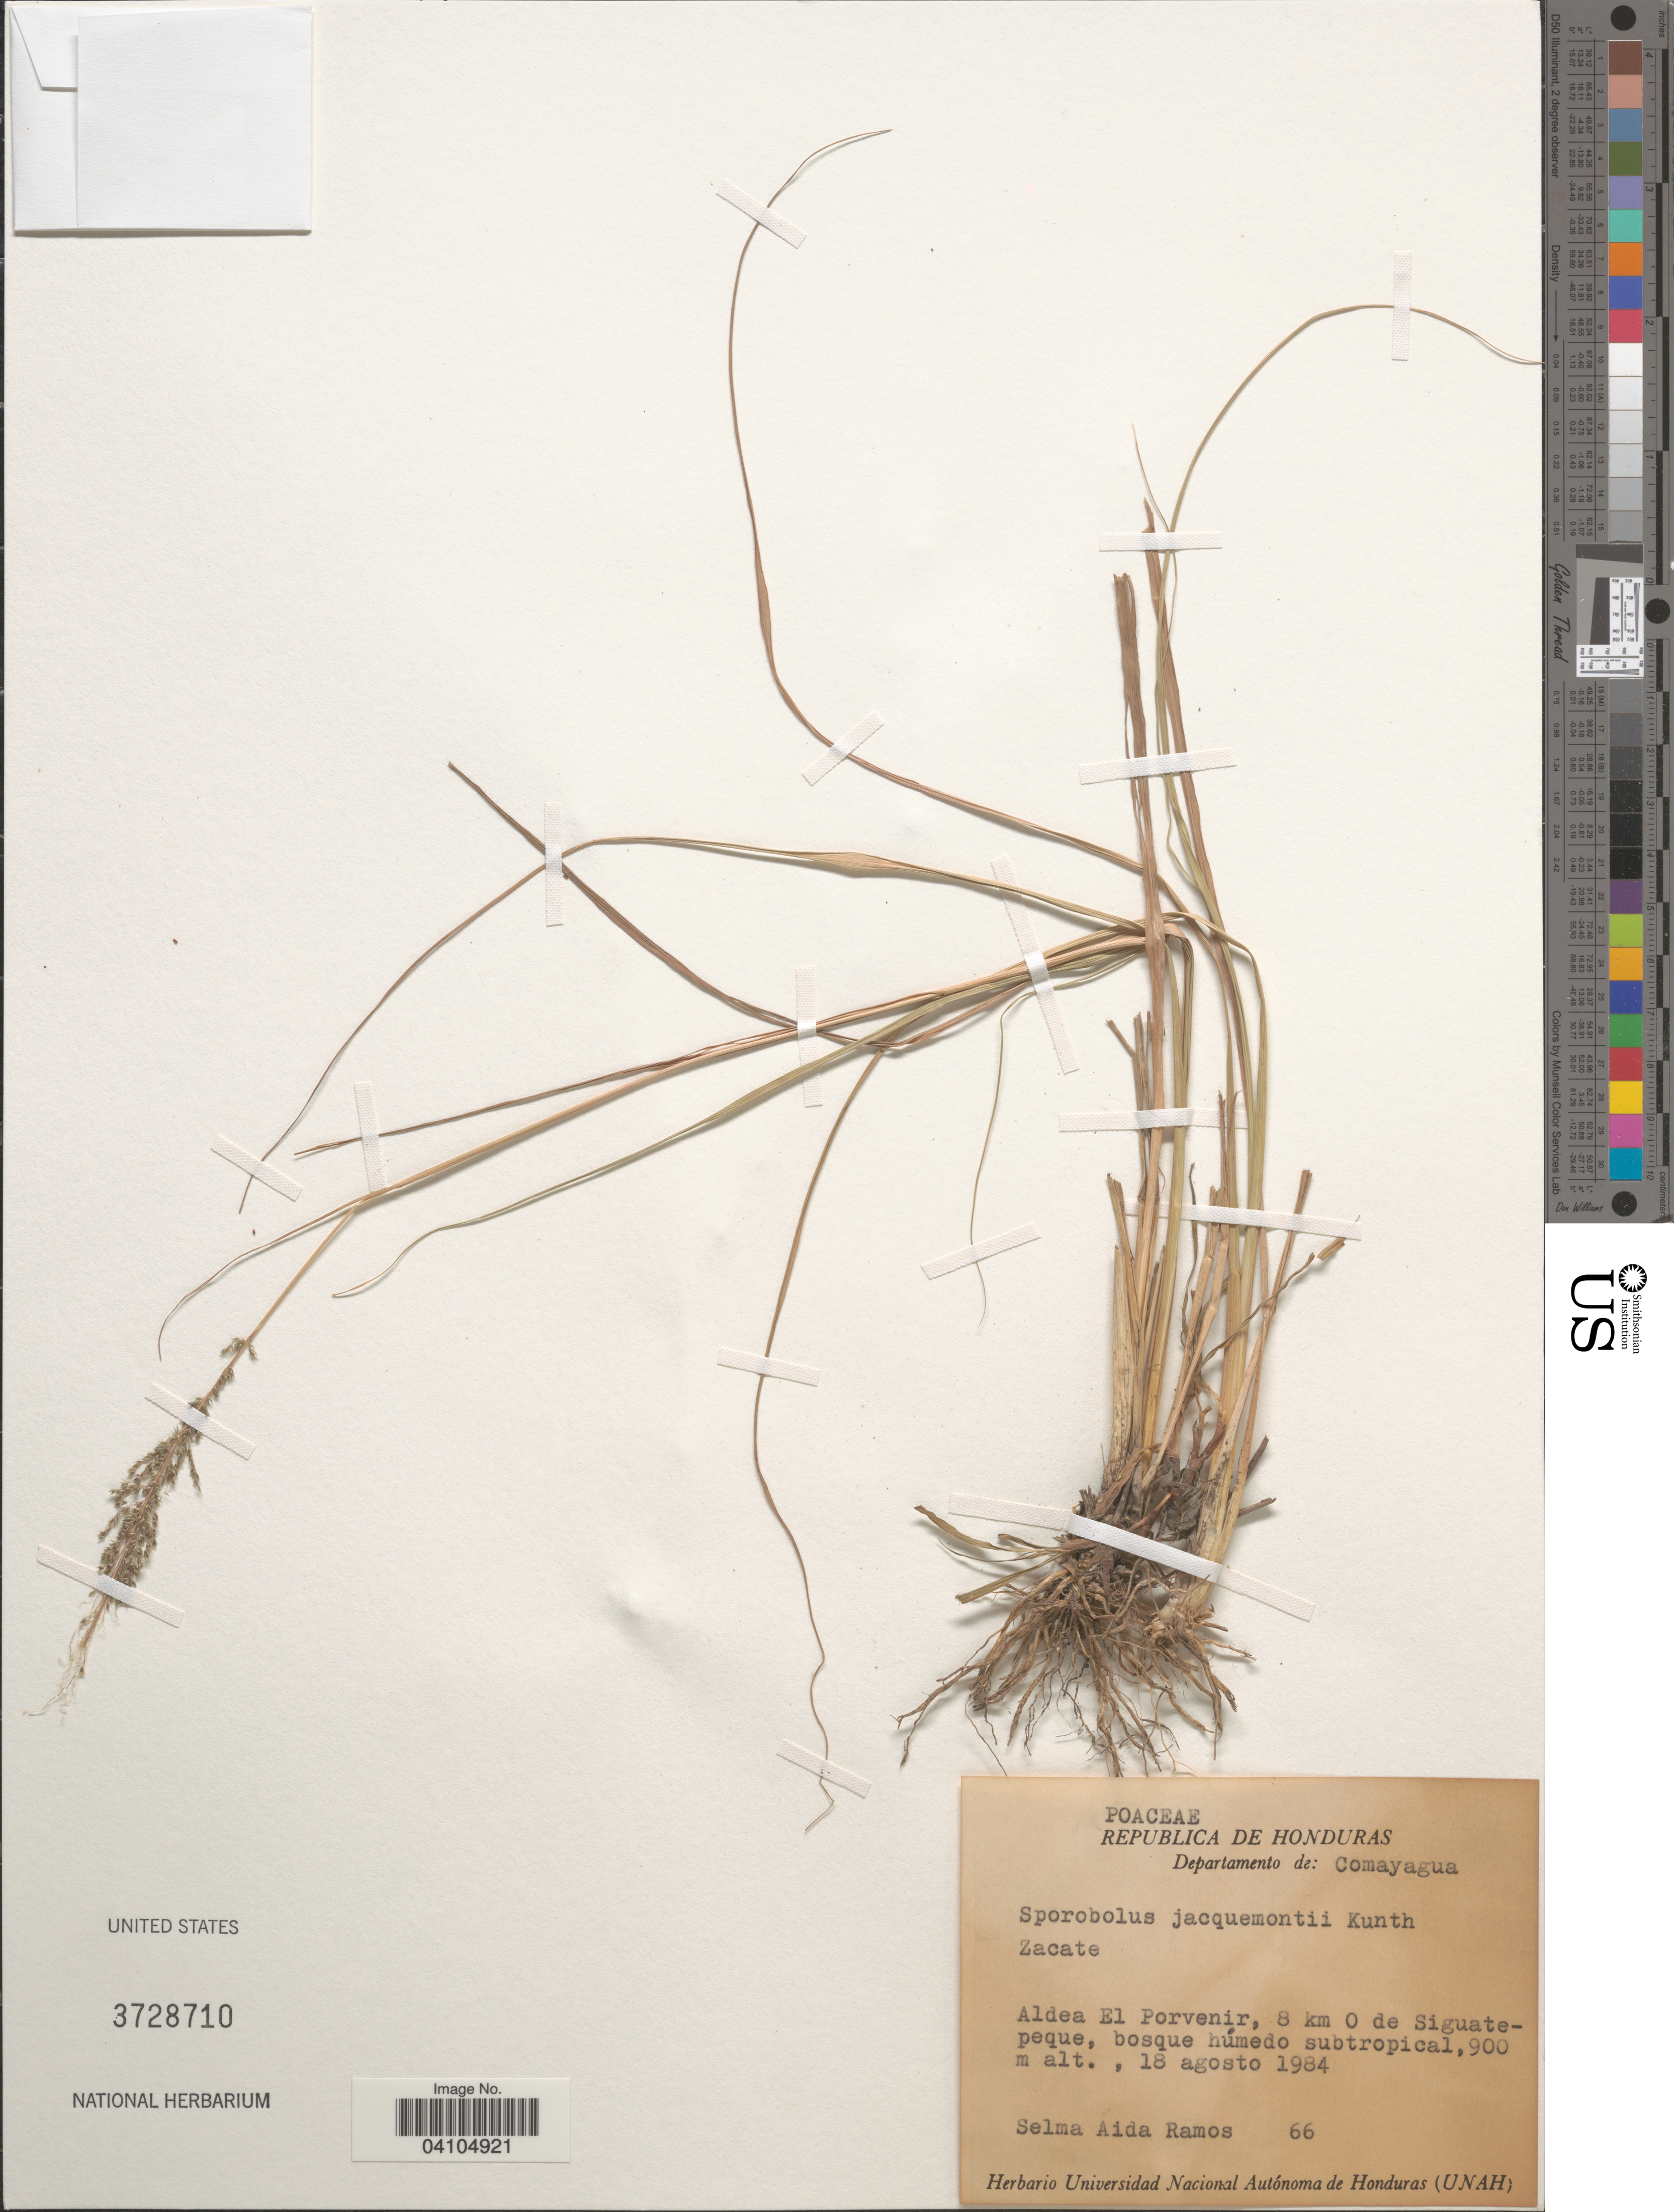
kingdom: Plantae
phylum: Tracheophyta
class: Liliopsida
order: Poales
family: Poaceae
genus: Sporobolus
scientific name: Sporobolus jacquemontii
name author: Kunth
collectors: S. A. Ramos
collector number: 66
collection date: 1984-08-18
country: Honduras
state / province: Comayagua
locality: Departamento de: Comayagua. Aldea El Porvenir, 8 km O de Siguatepeque.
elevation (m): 900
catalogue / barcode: US 3728710